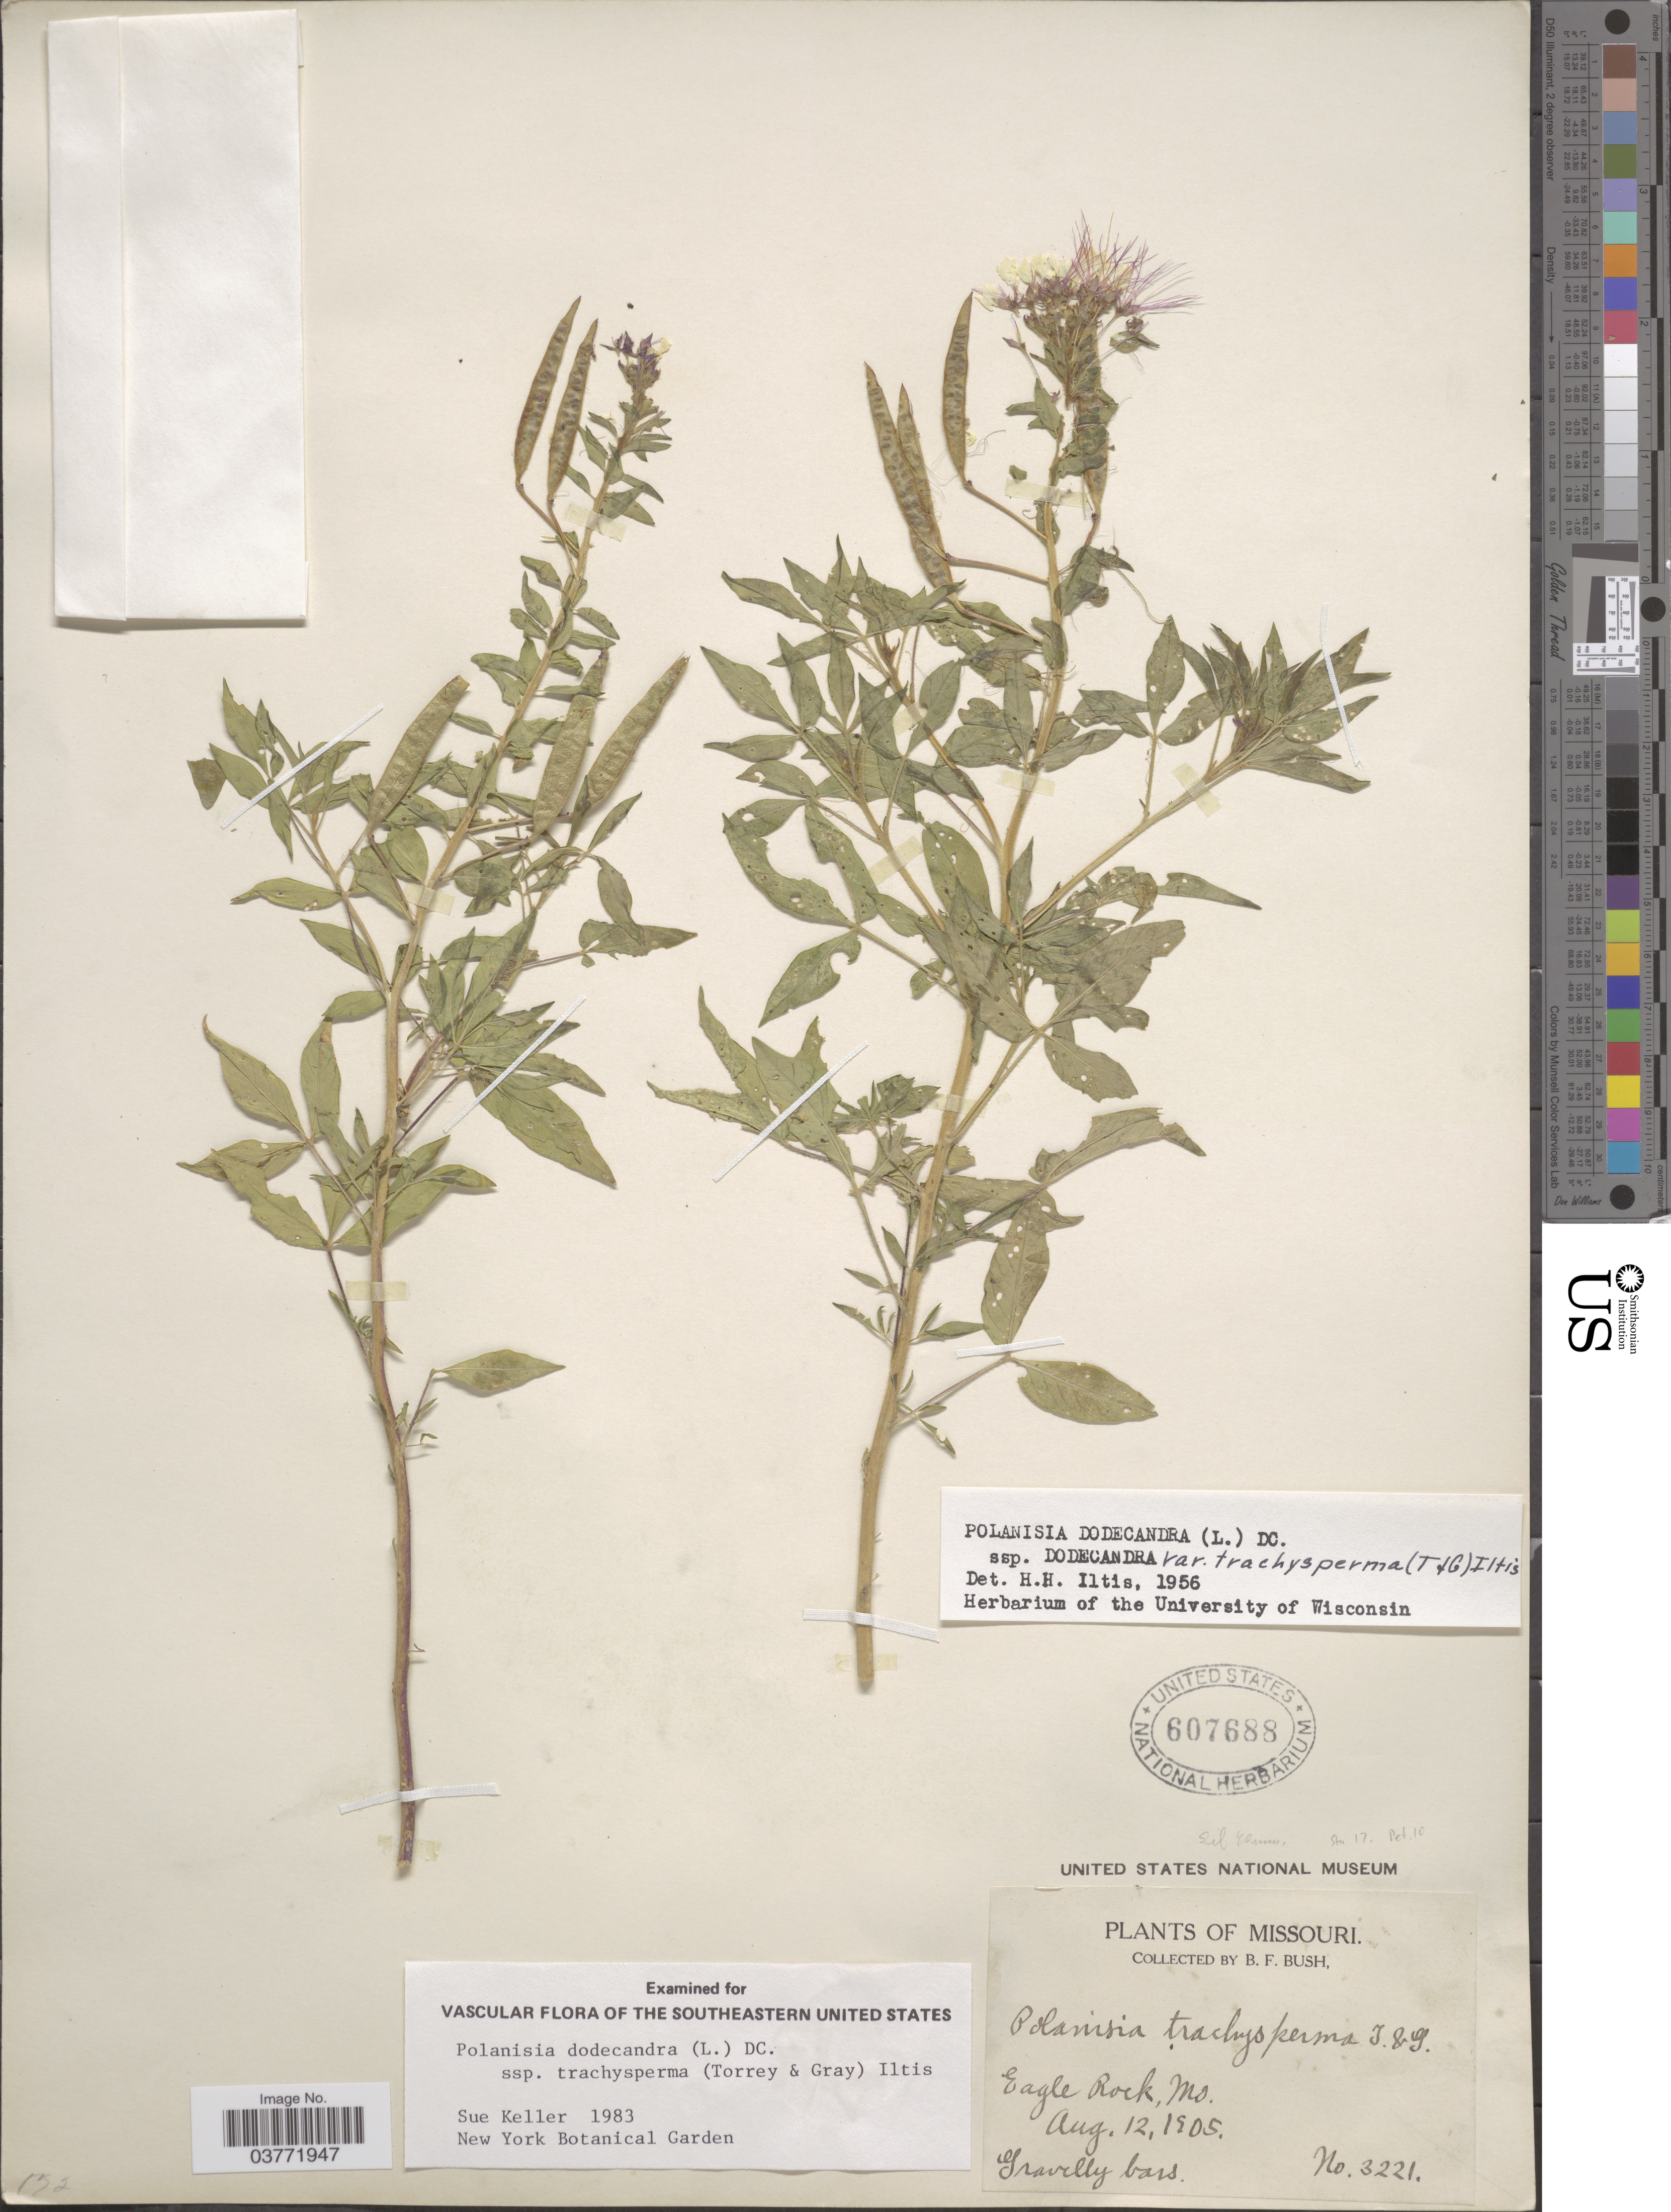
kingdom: Plantae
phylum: Tracheophyta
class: Magnoliopsida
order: Brassicales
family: Cleomaceae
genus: Polanisia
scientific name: Polanisia trachysperma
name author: Torr. & A. Gray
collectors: B. F. Bush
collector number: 3221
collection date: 1905-08-12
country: United States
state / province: Missouri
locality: Eagle Rock.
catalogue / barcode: US 607688